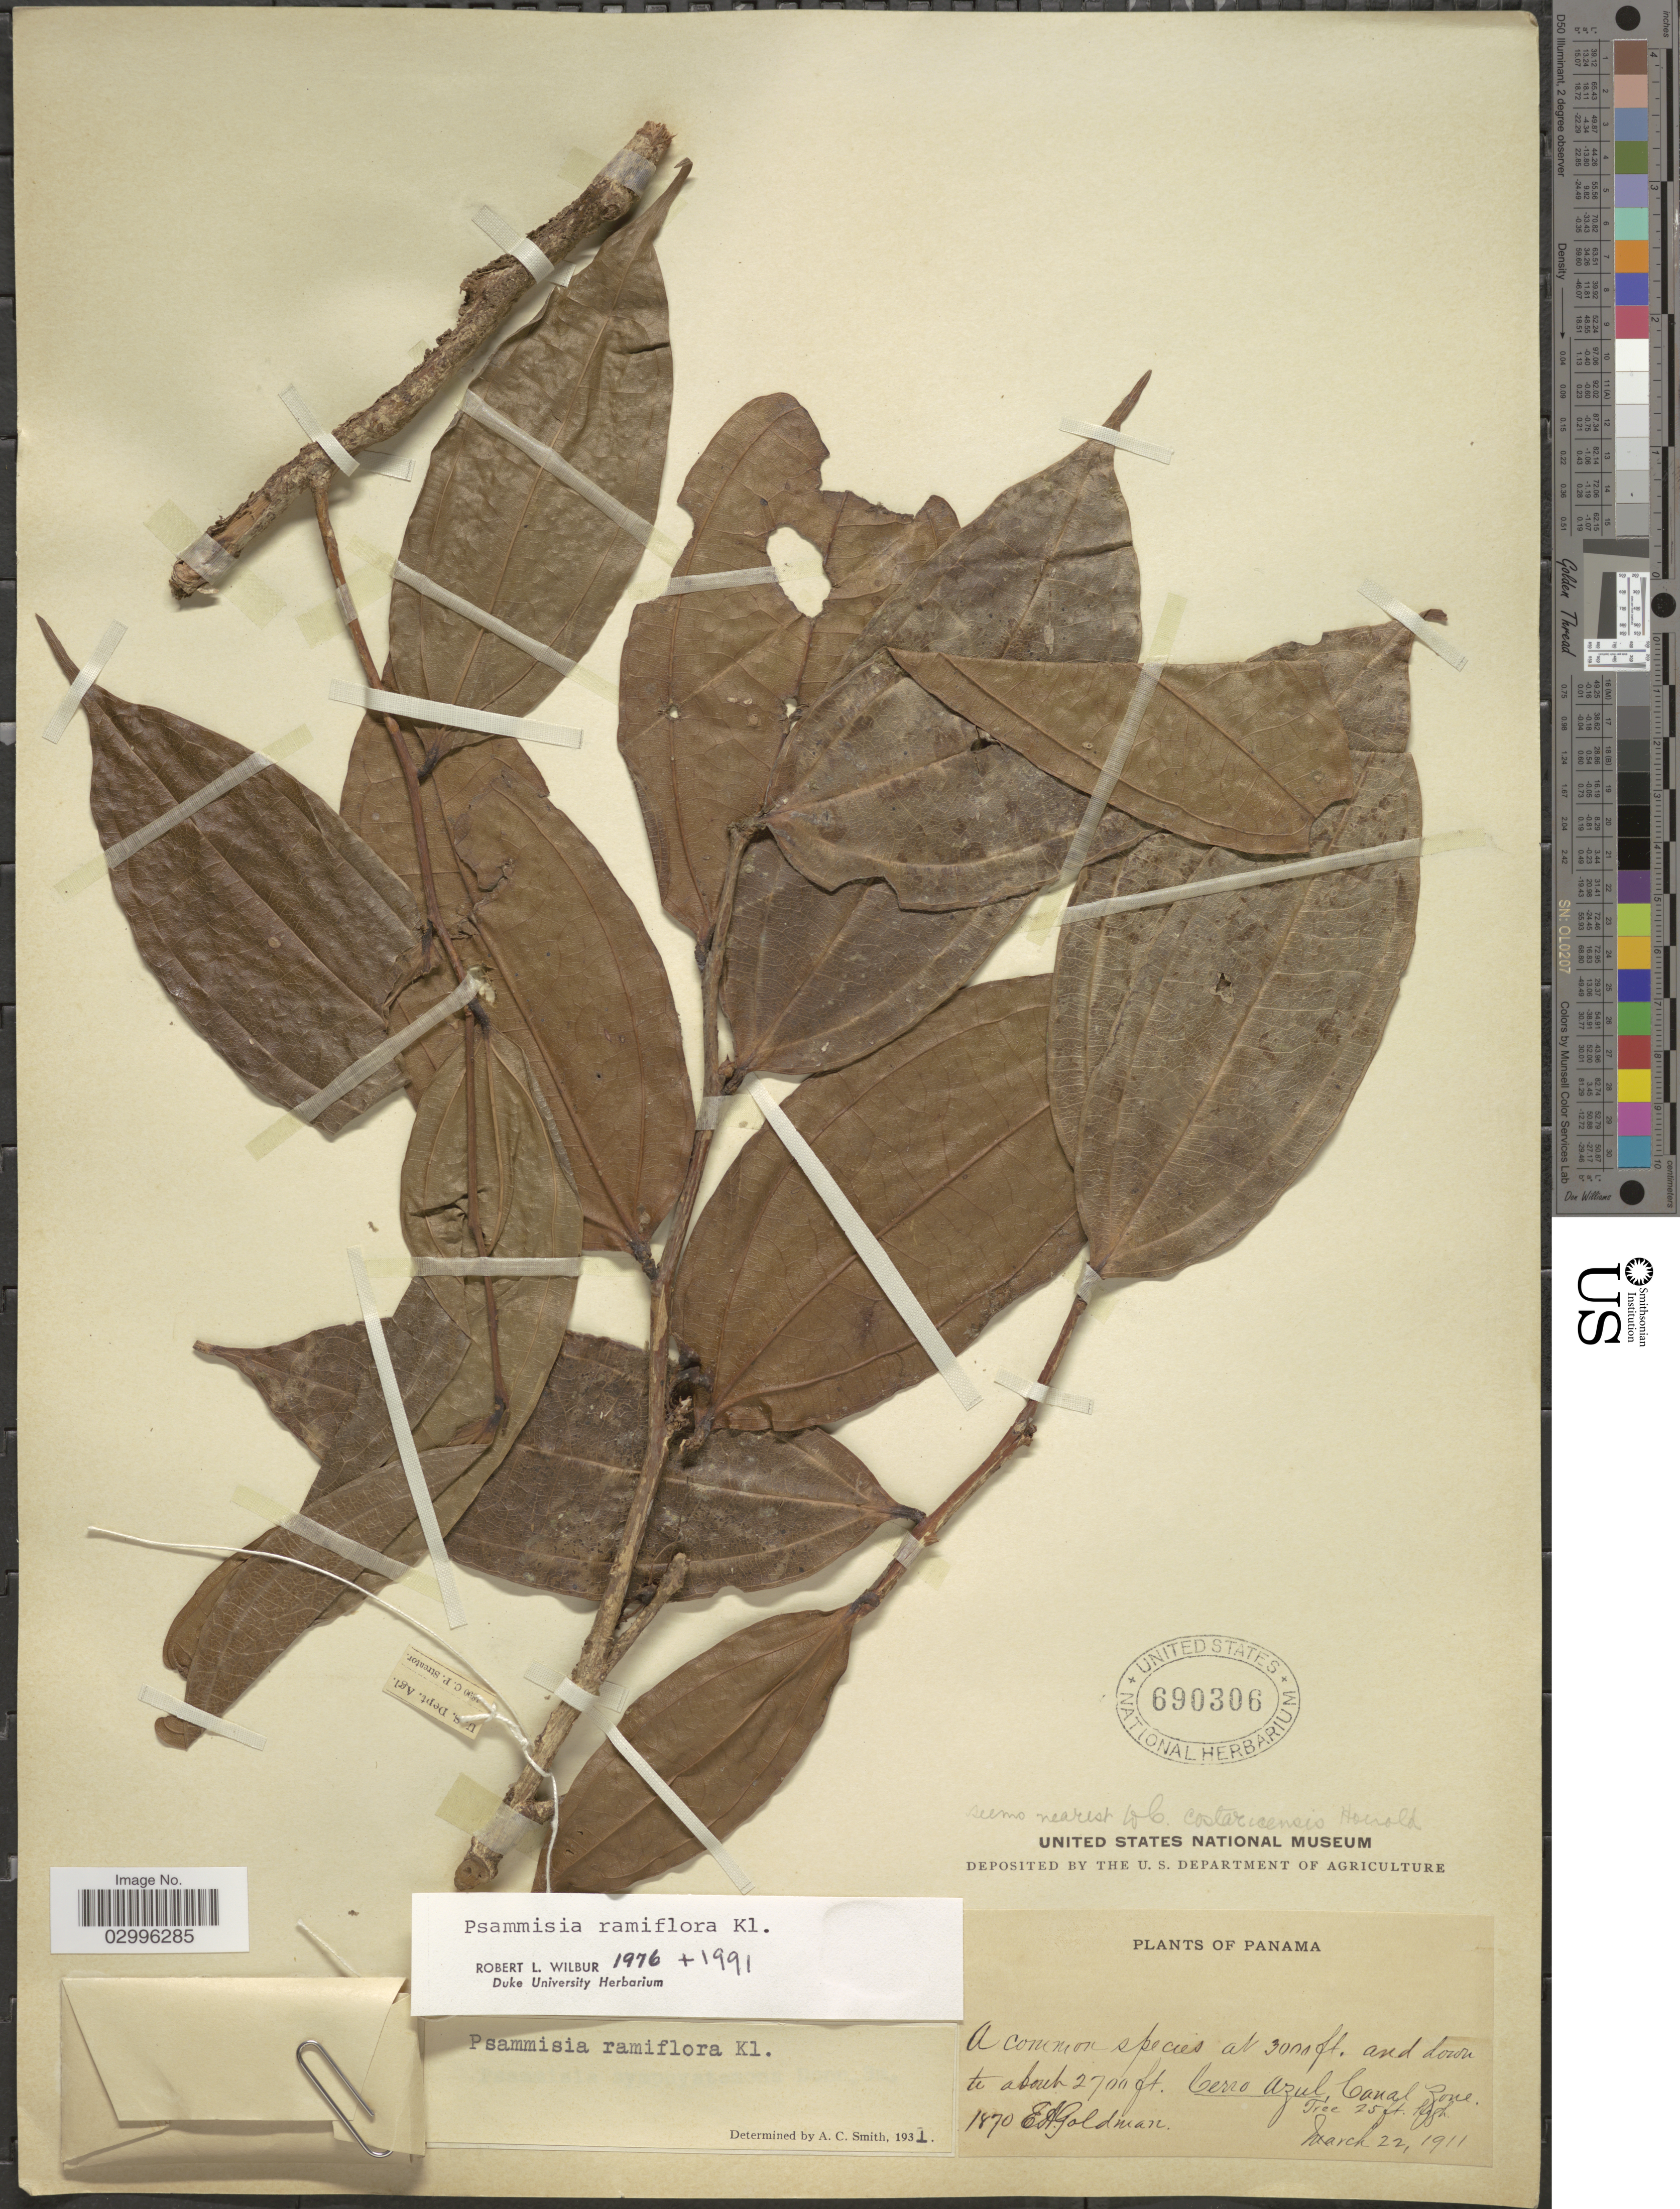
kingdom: Plantae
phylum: Tracheophyta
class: Magnoliopsida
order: Ericales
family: Ericaceae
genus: Psammisia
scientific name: Psammisia ramiflora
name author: Klotzsch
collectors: E. A. Goldman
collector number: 1870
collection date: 1911-03-22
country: Panama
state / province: Colón / Panamá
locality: Cerro Azul, Canal Zone.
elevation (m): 823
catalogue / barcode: US 690306